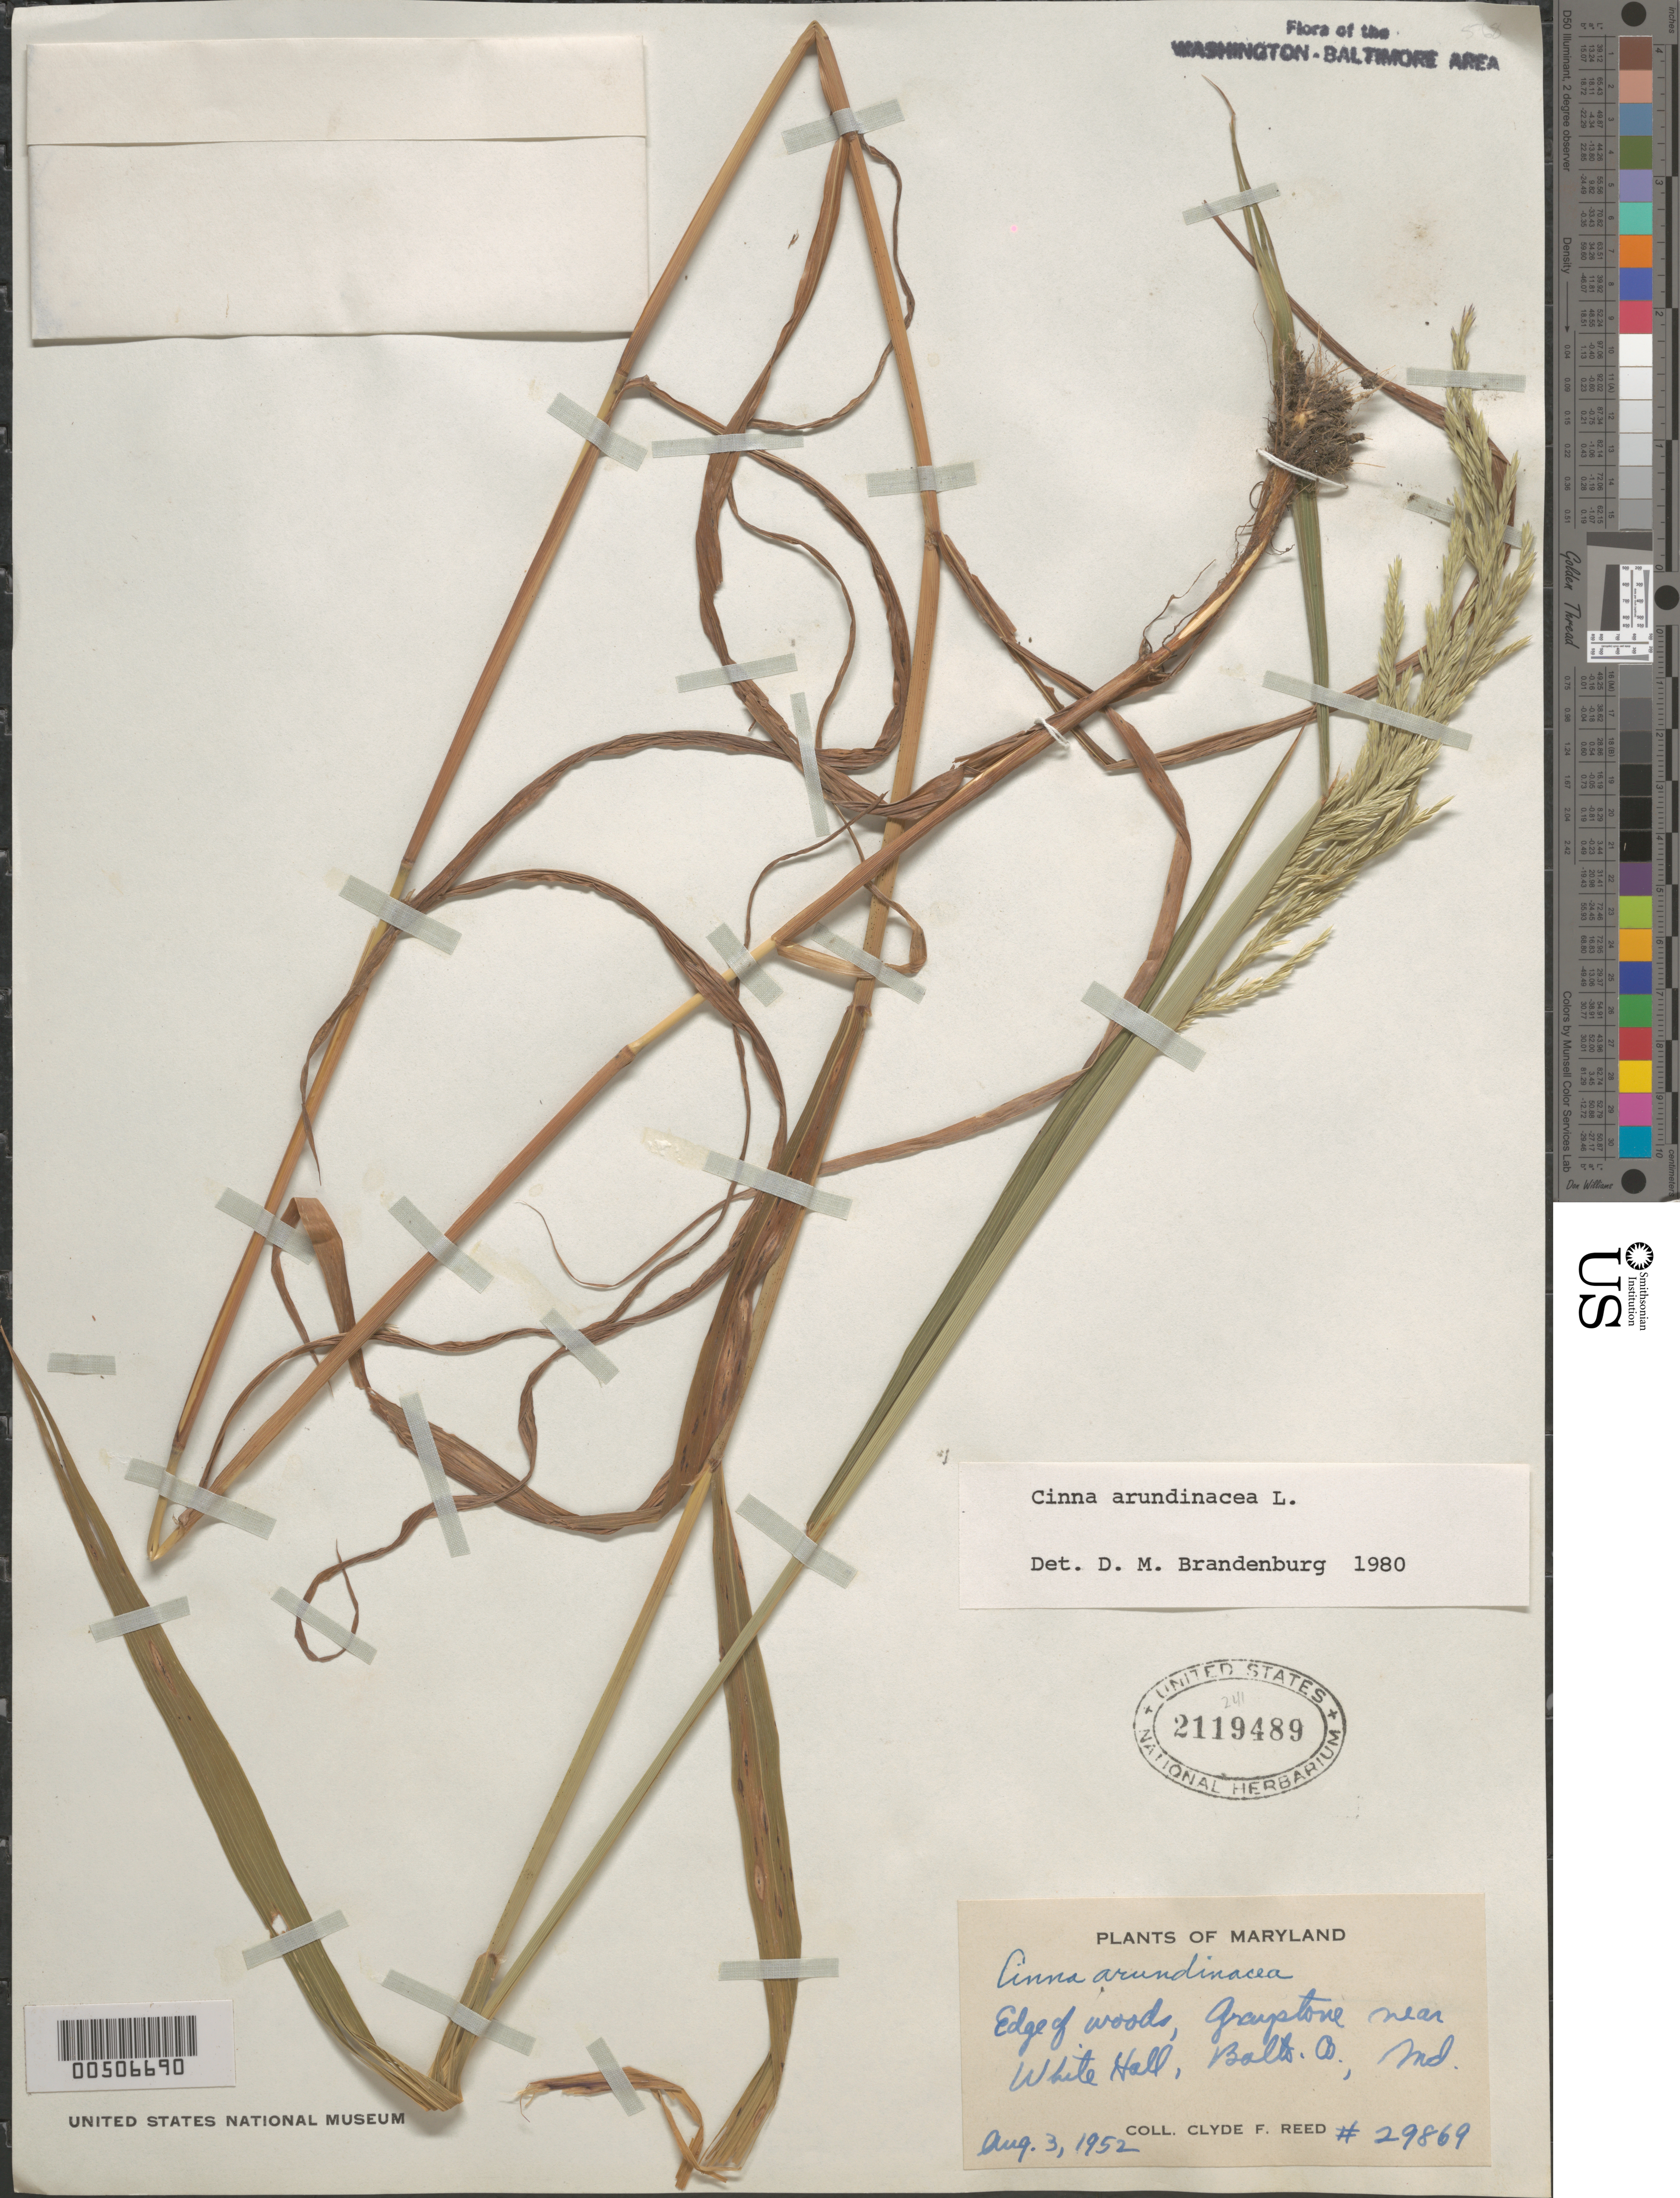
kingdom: Plantae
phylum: Tracheophyta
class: Liliopsida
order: Poales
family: Poaceae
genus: Cinna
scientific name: Cinna arundinacea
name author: L.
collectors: C. F. Reed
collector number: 29869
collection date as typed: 03 Aug 1952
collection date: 1952-08-03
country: United States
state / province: Maryland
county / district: Baltimore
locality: Graystone, near White Hall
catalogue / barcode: US 2119489